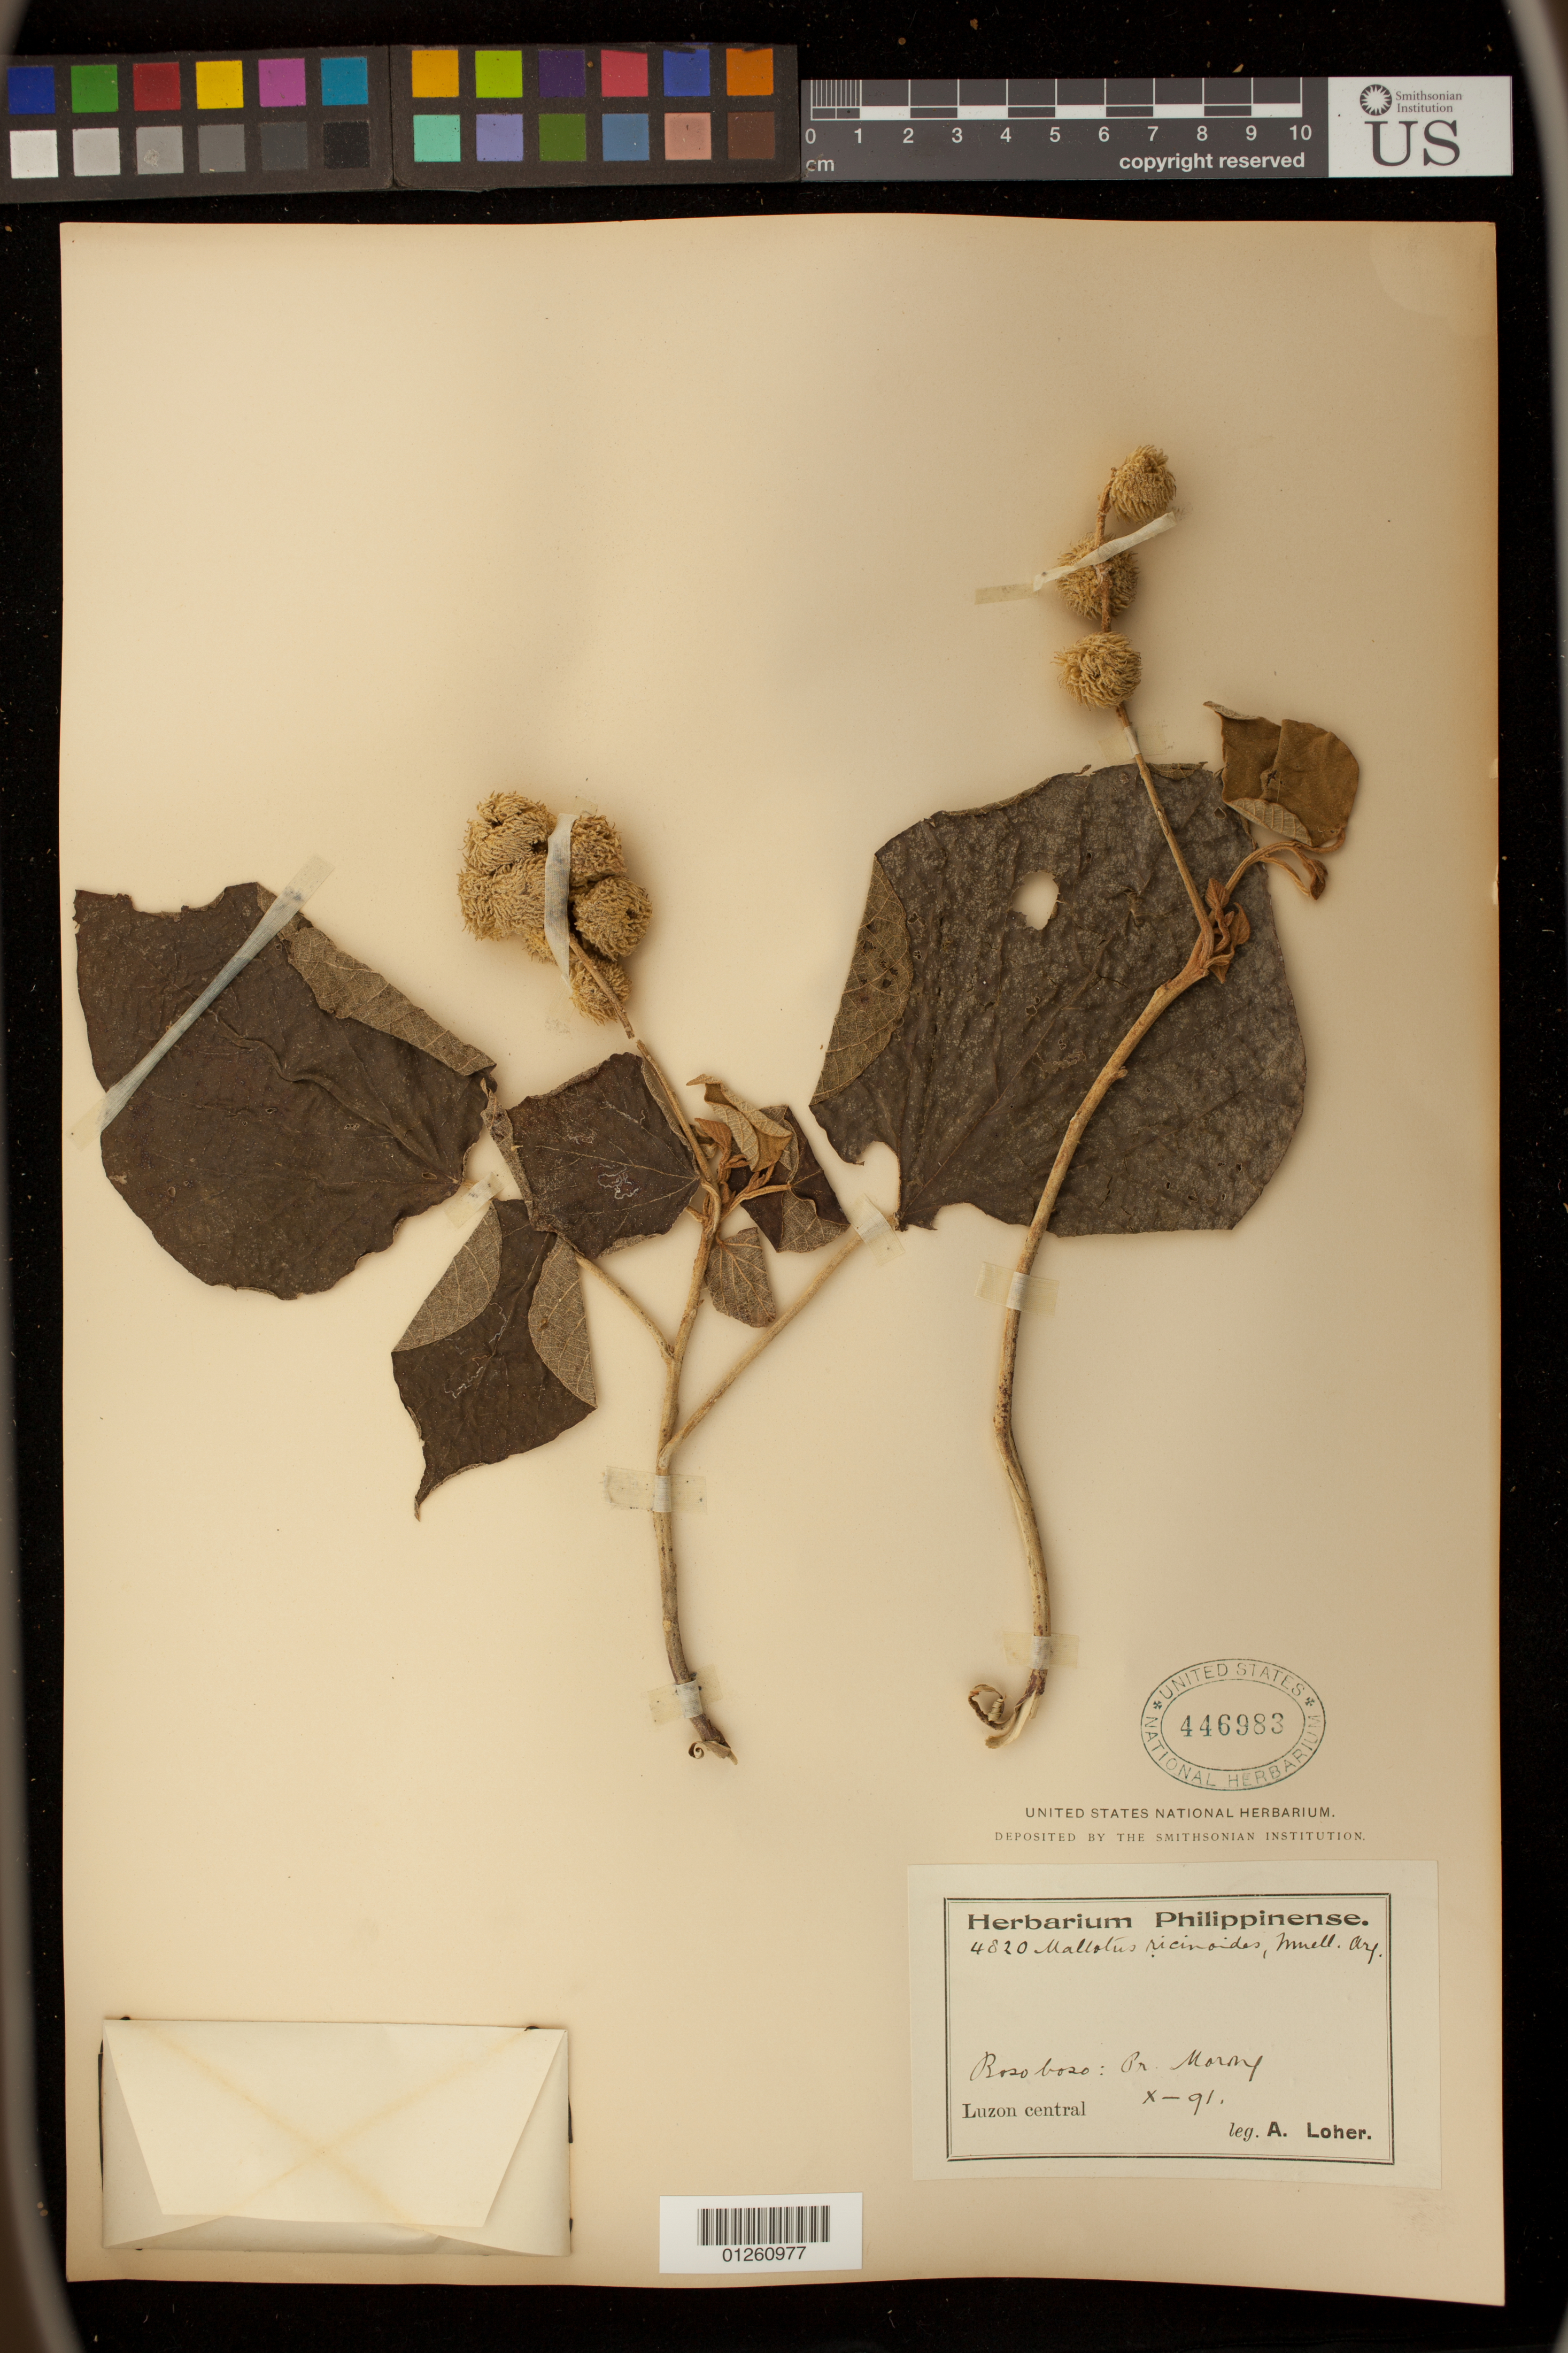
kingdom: Plantae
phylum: Tracheophyta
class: Magnoliopsida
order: Malpighiales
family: Euphorbiaceae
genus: Mallotus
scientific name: Mallotus ricinoides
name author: (Pers.) Müll. Arg.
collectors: A. Loher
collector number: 4820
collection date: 1891-10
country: Philippines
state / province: Calabarzon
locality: Boso boso: Pr Morong. Luzon central.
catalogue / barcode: US 446983